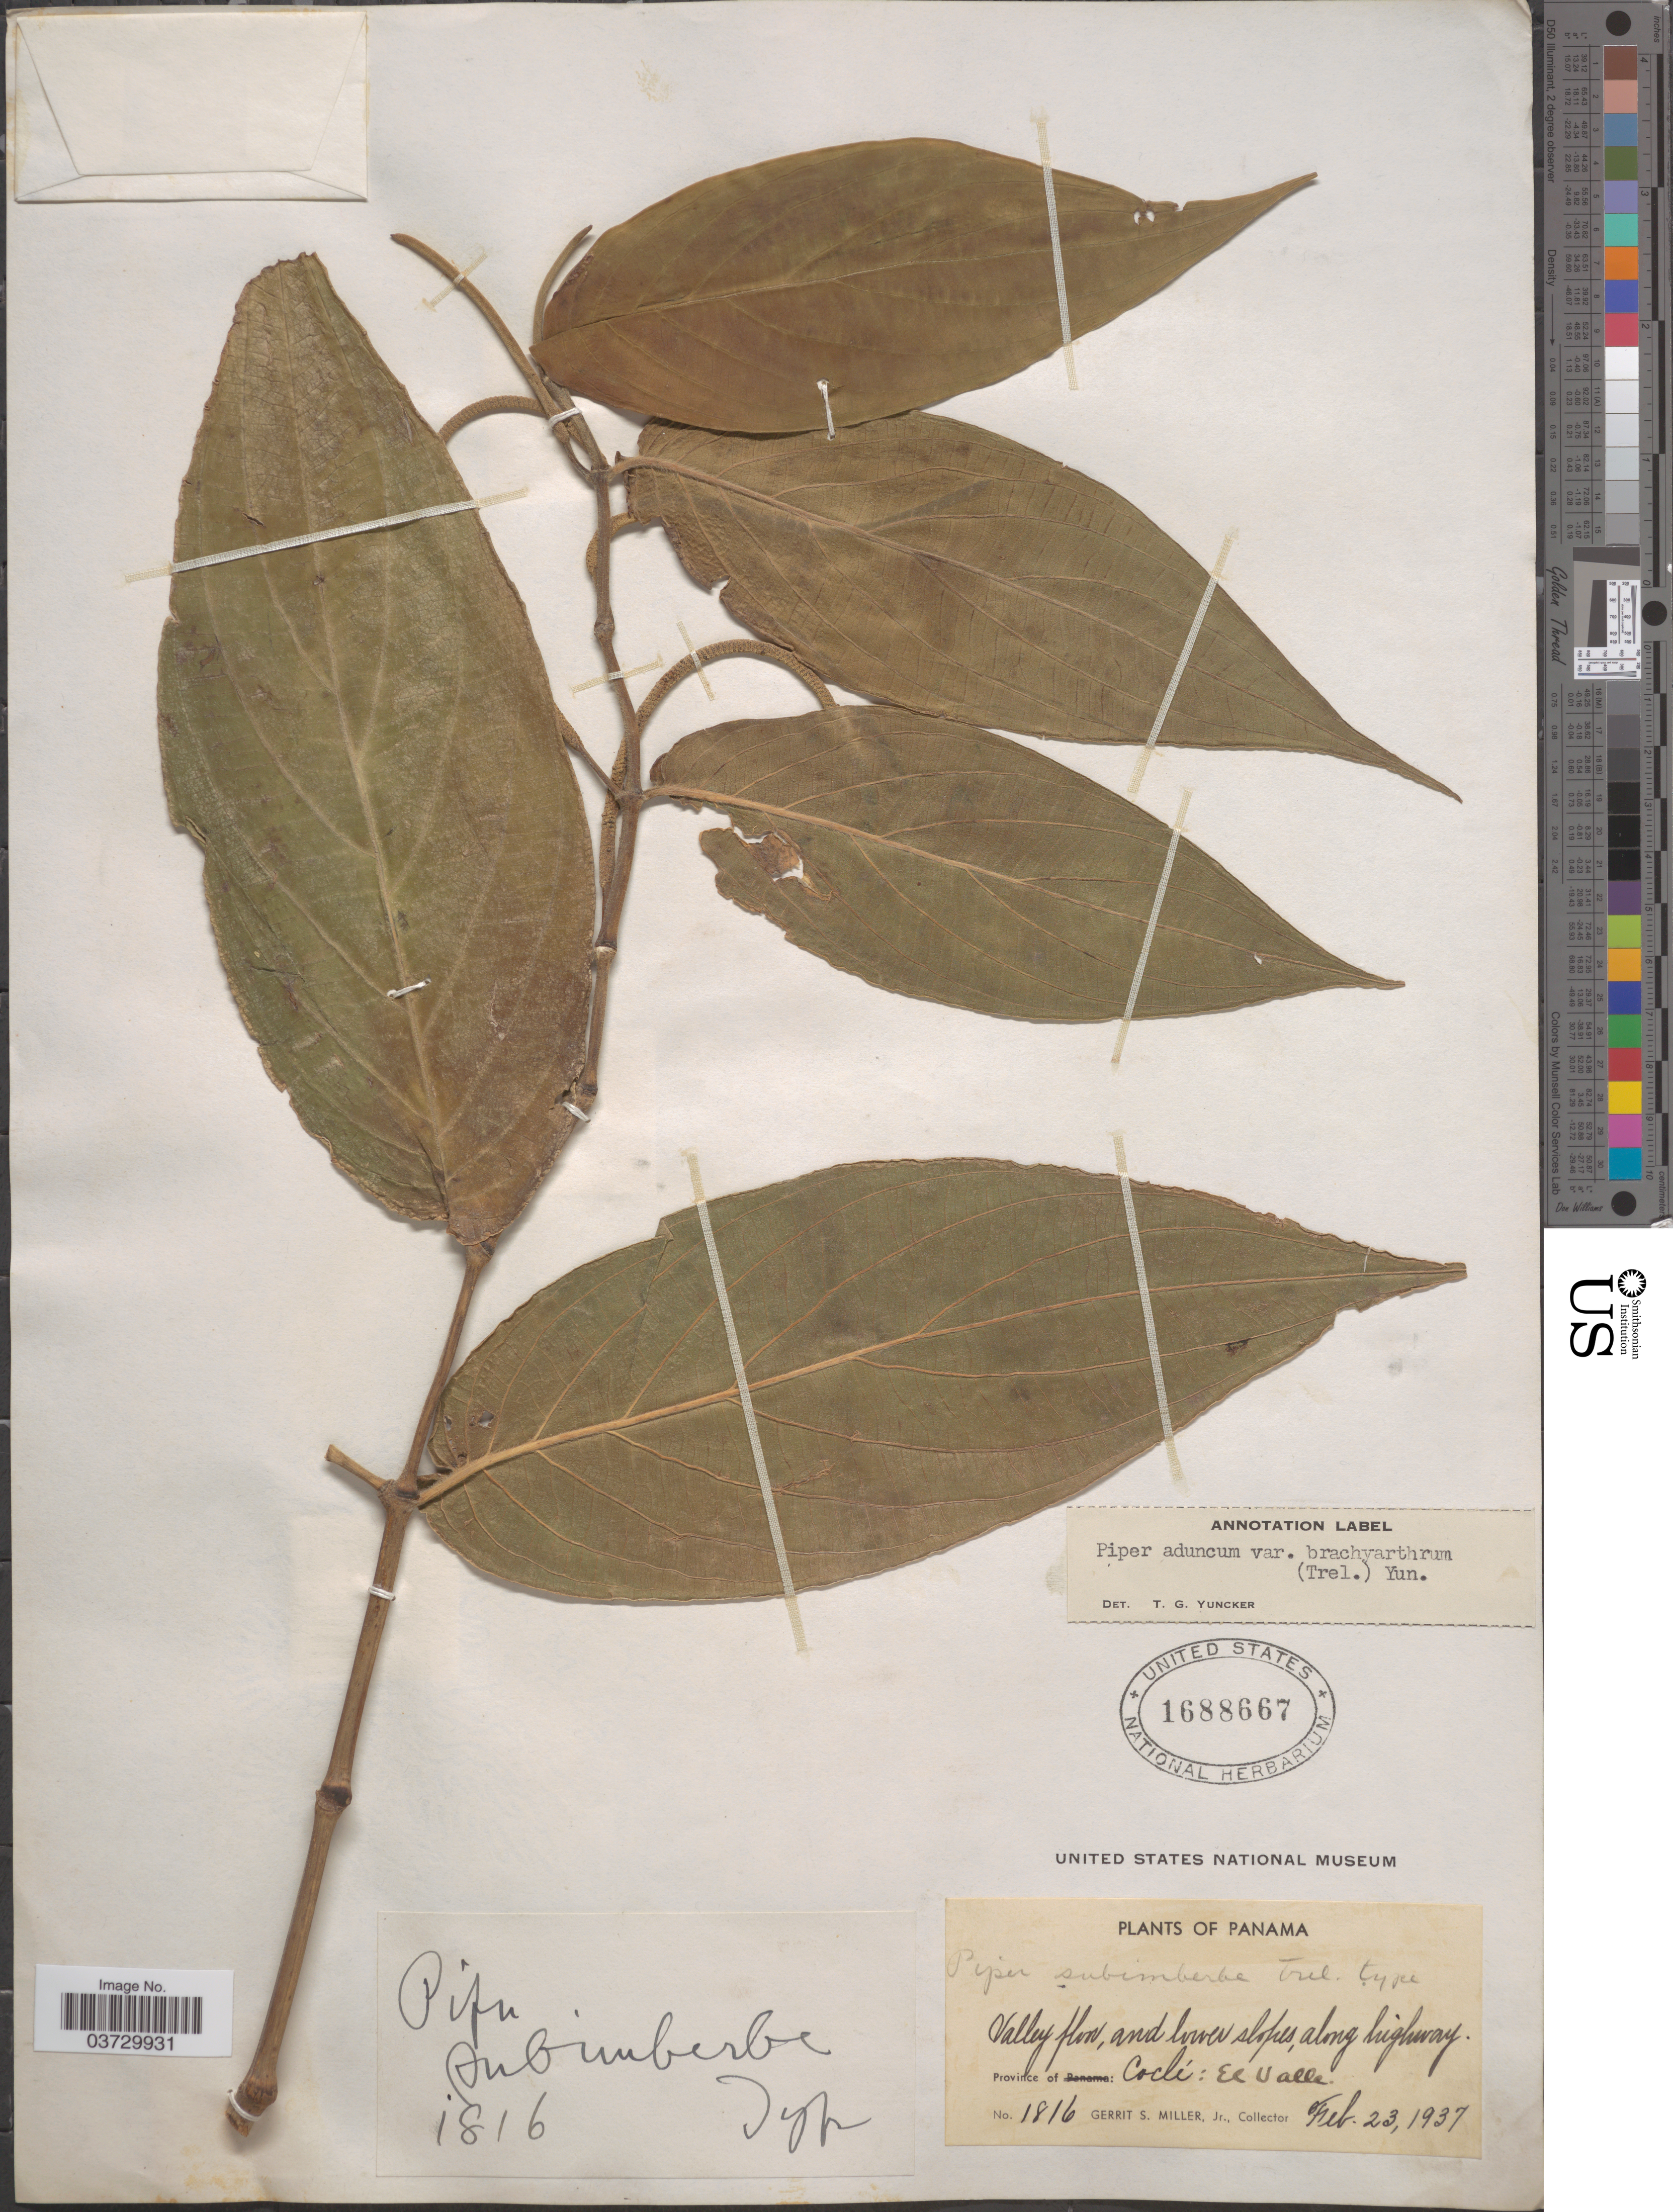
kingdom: Plantae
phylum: Tracheophyta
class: Magnoliopsida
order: Piperales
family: Piperaceae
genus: Piper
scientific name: Piper aduncum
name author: L.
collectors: G. S. Miller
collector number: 1816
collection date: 1937-02-23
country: Panama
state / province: Cocle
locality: Valley floor, and lower slopes, along highway. El Valle.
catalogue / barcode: US 1688667